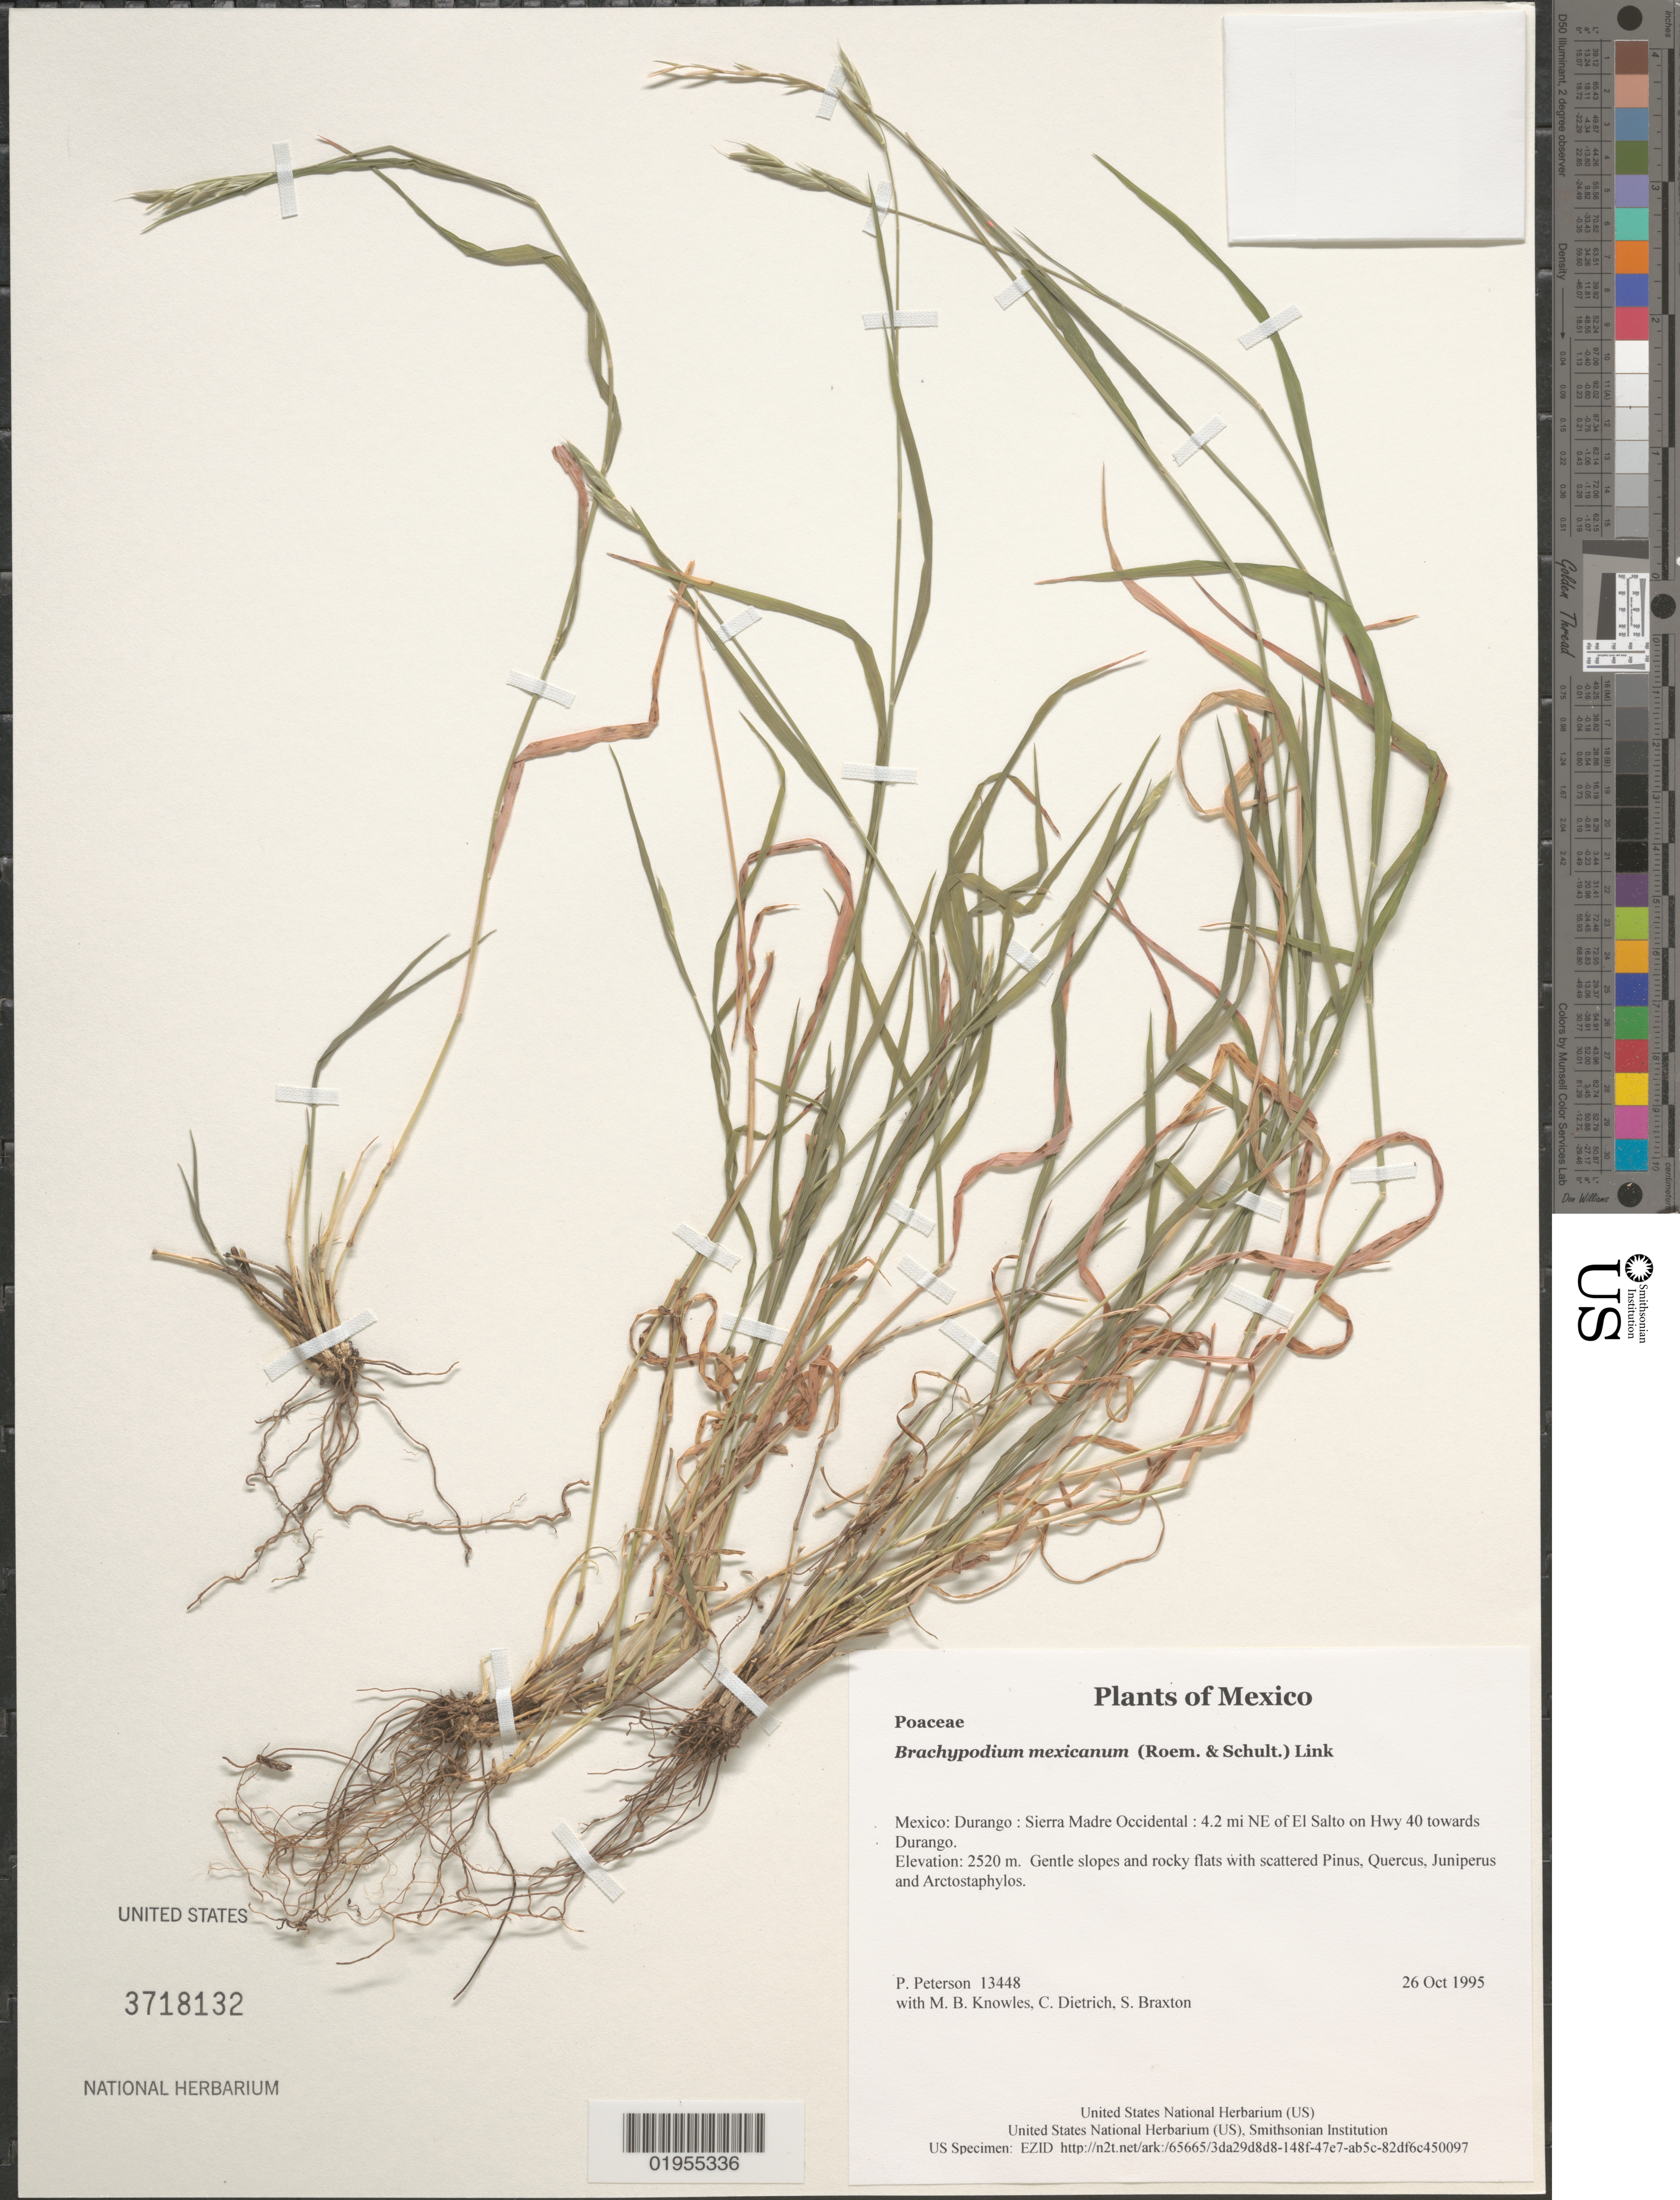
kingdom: Plantae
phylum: Tracheophyta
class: Liliopsida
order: Poales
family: Poaceae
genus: Brachypodium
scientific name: Brachypodium mexicanum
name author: (Roem. & Schult.) Link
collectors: P. M. Peterson, M. B. Knowles, C. Dietrich & S. Braxton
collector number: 13448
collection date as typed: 26 Oct 1995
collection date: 1995-10-26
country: Mexico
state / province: Durango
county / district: Sierra Madre Occidental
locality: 4.2 mi NE of El Salto on Hwy 40 towards Durango.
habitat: Gentle slopes and rocky flats with scattered Pinus, Quercus, Juniperus and Arctostaphylos.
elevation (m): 2520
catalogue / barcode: US 3718132